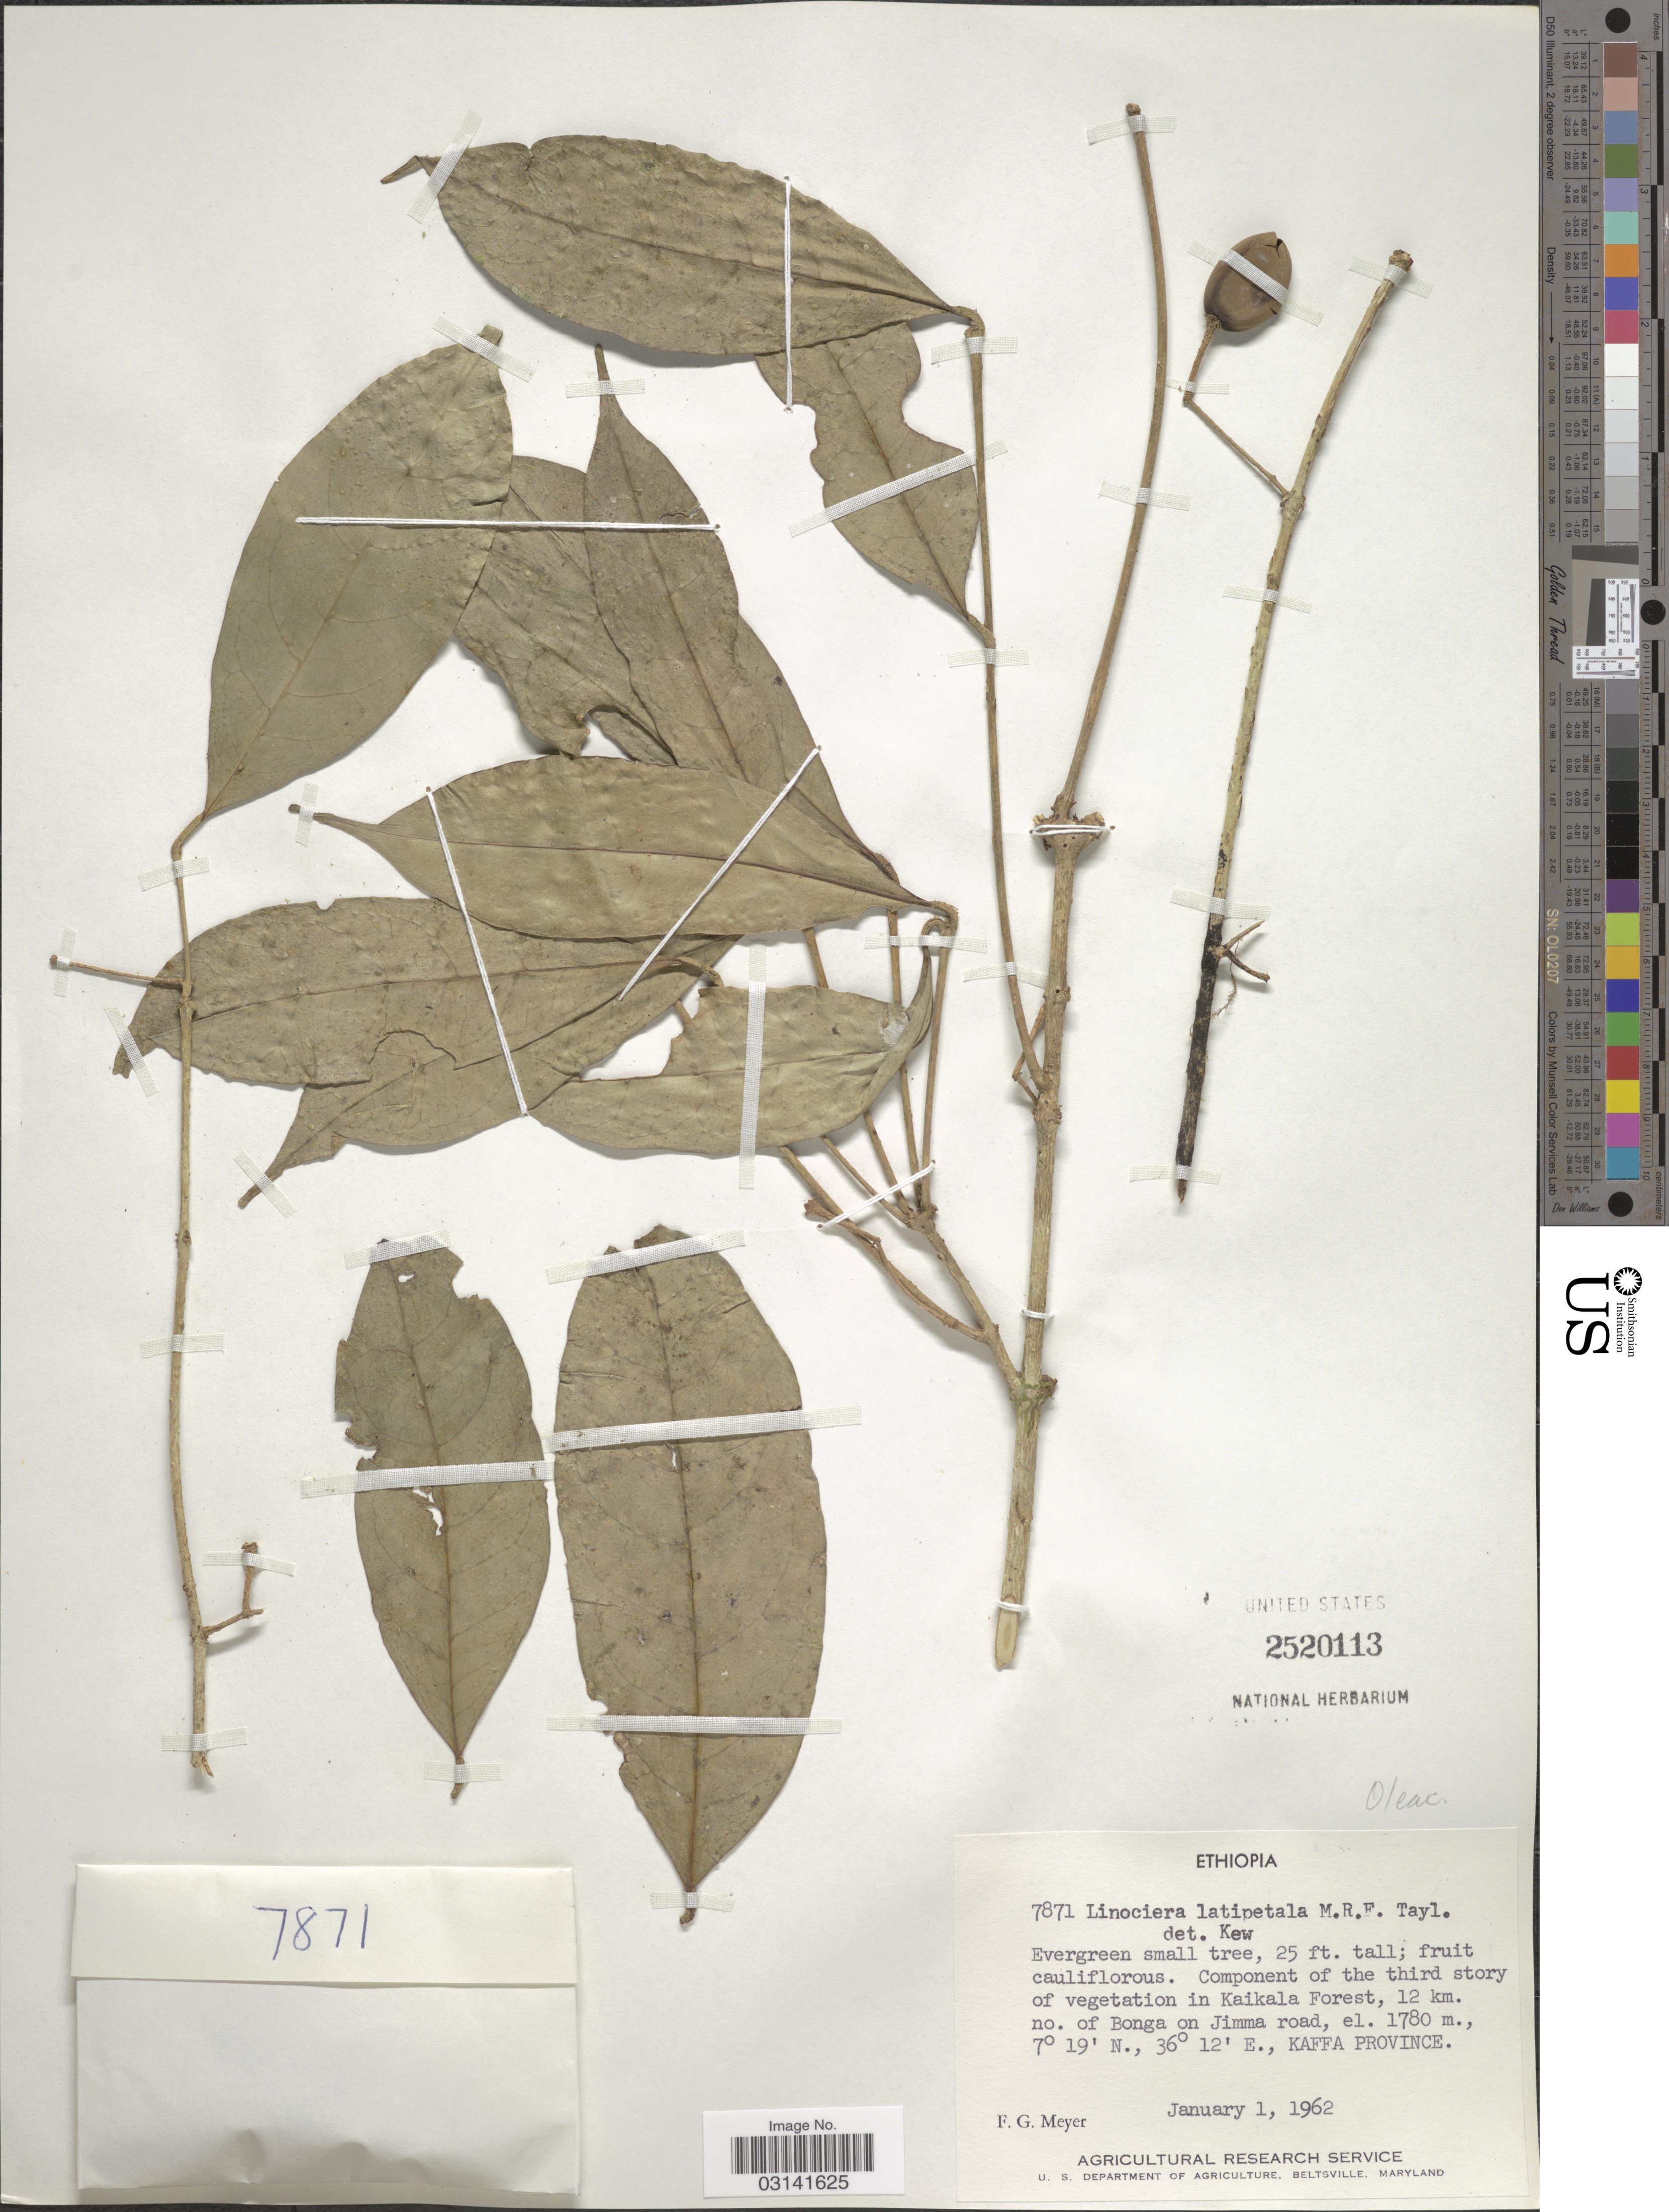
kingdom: Plantae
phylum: Tracheophyta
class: Magnoliopsida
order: Lamiales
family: Oleaceae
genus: Chionanthus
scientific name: Chionanthus africanus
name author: Thwaites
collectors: F. G. Meyer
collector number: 7871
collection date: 1962-01-01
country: Ethiopia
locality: In Kaikala Forest, 12 km. no. of Bonga on Jimma road. Kaffa Province.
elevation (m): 1780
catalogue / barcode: US 2520113